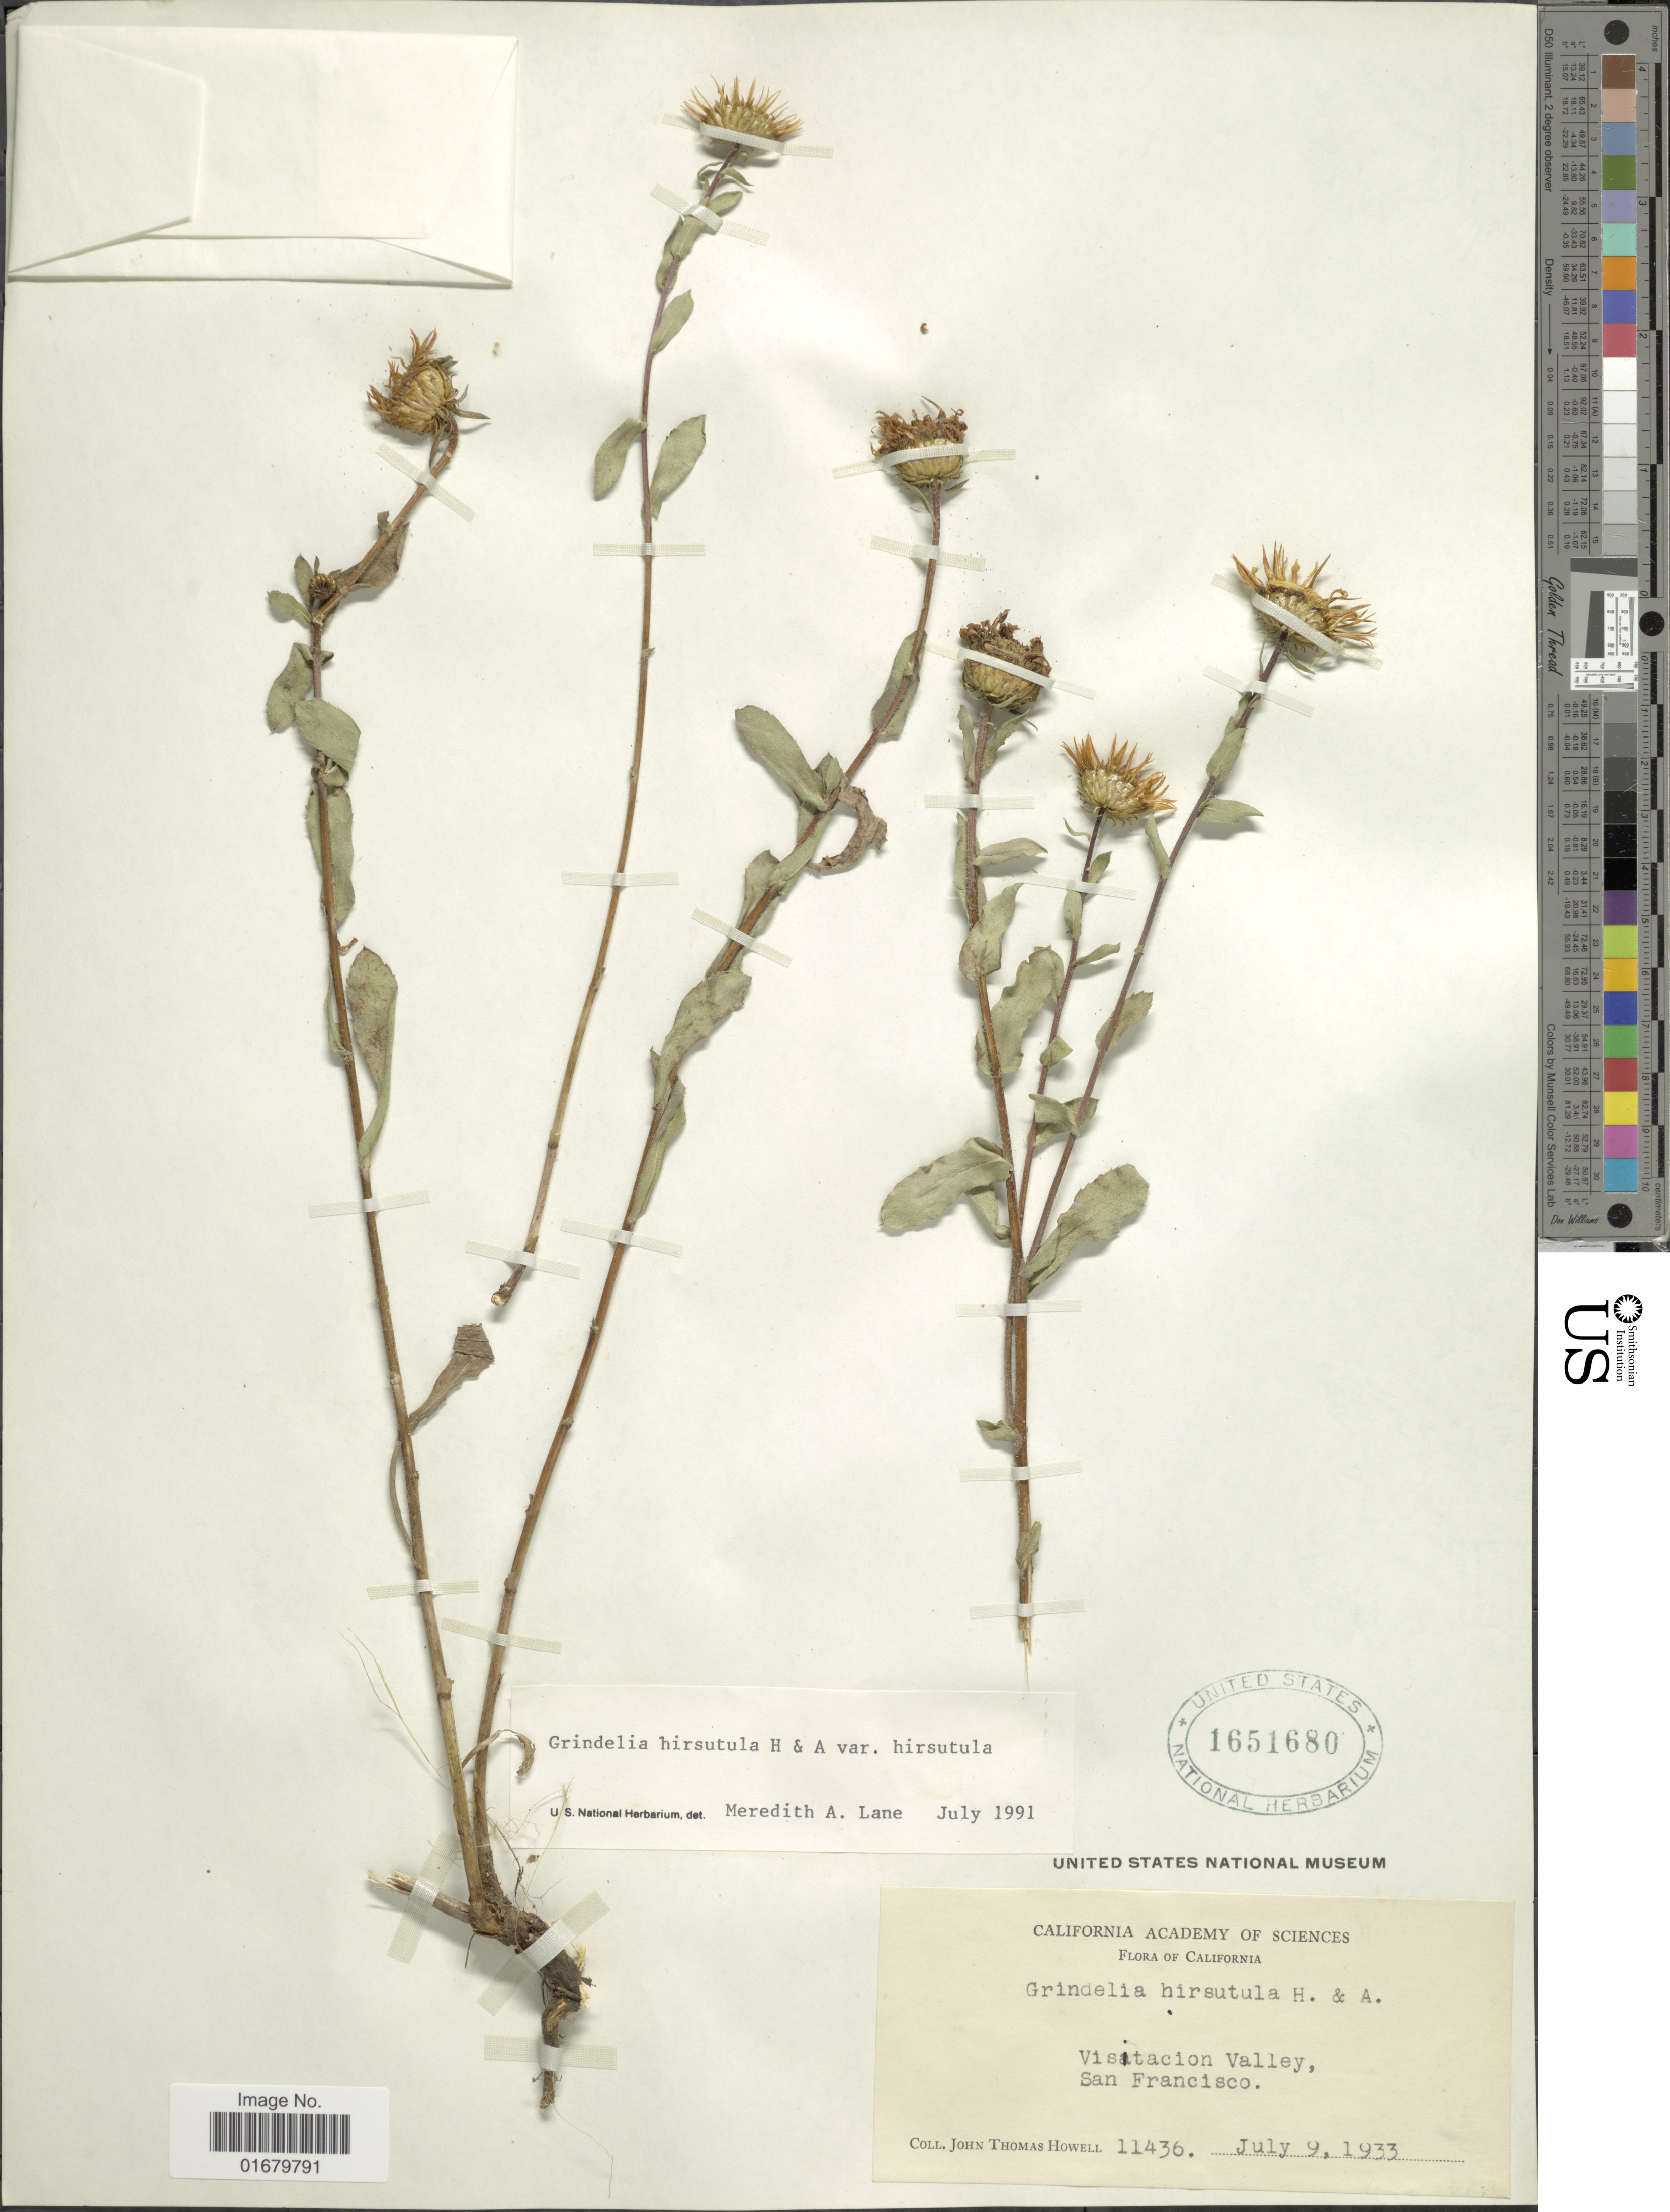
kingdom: Plantae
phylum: Tracheophyta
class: Magnoliopsida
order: Asterales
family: Asteraceae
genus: Grindelia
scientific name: Grindelia hirsutula var. hirsutula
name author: Hook. & Arn.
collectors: J. T. Howell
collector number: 11436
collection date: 1933-07-09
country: United States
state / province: California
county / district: San Francisco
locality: Visitacion Valley, San Francisco.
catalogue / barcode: US 1651680